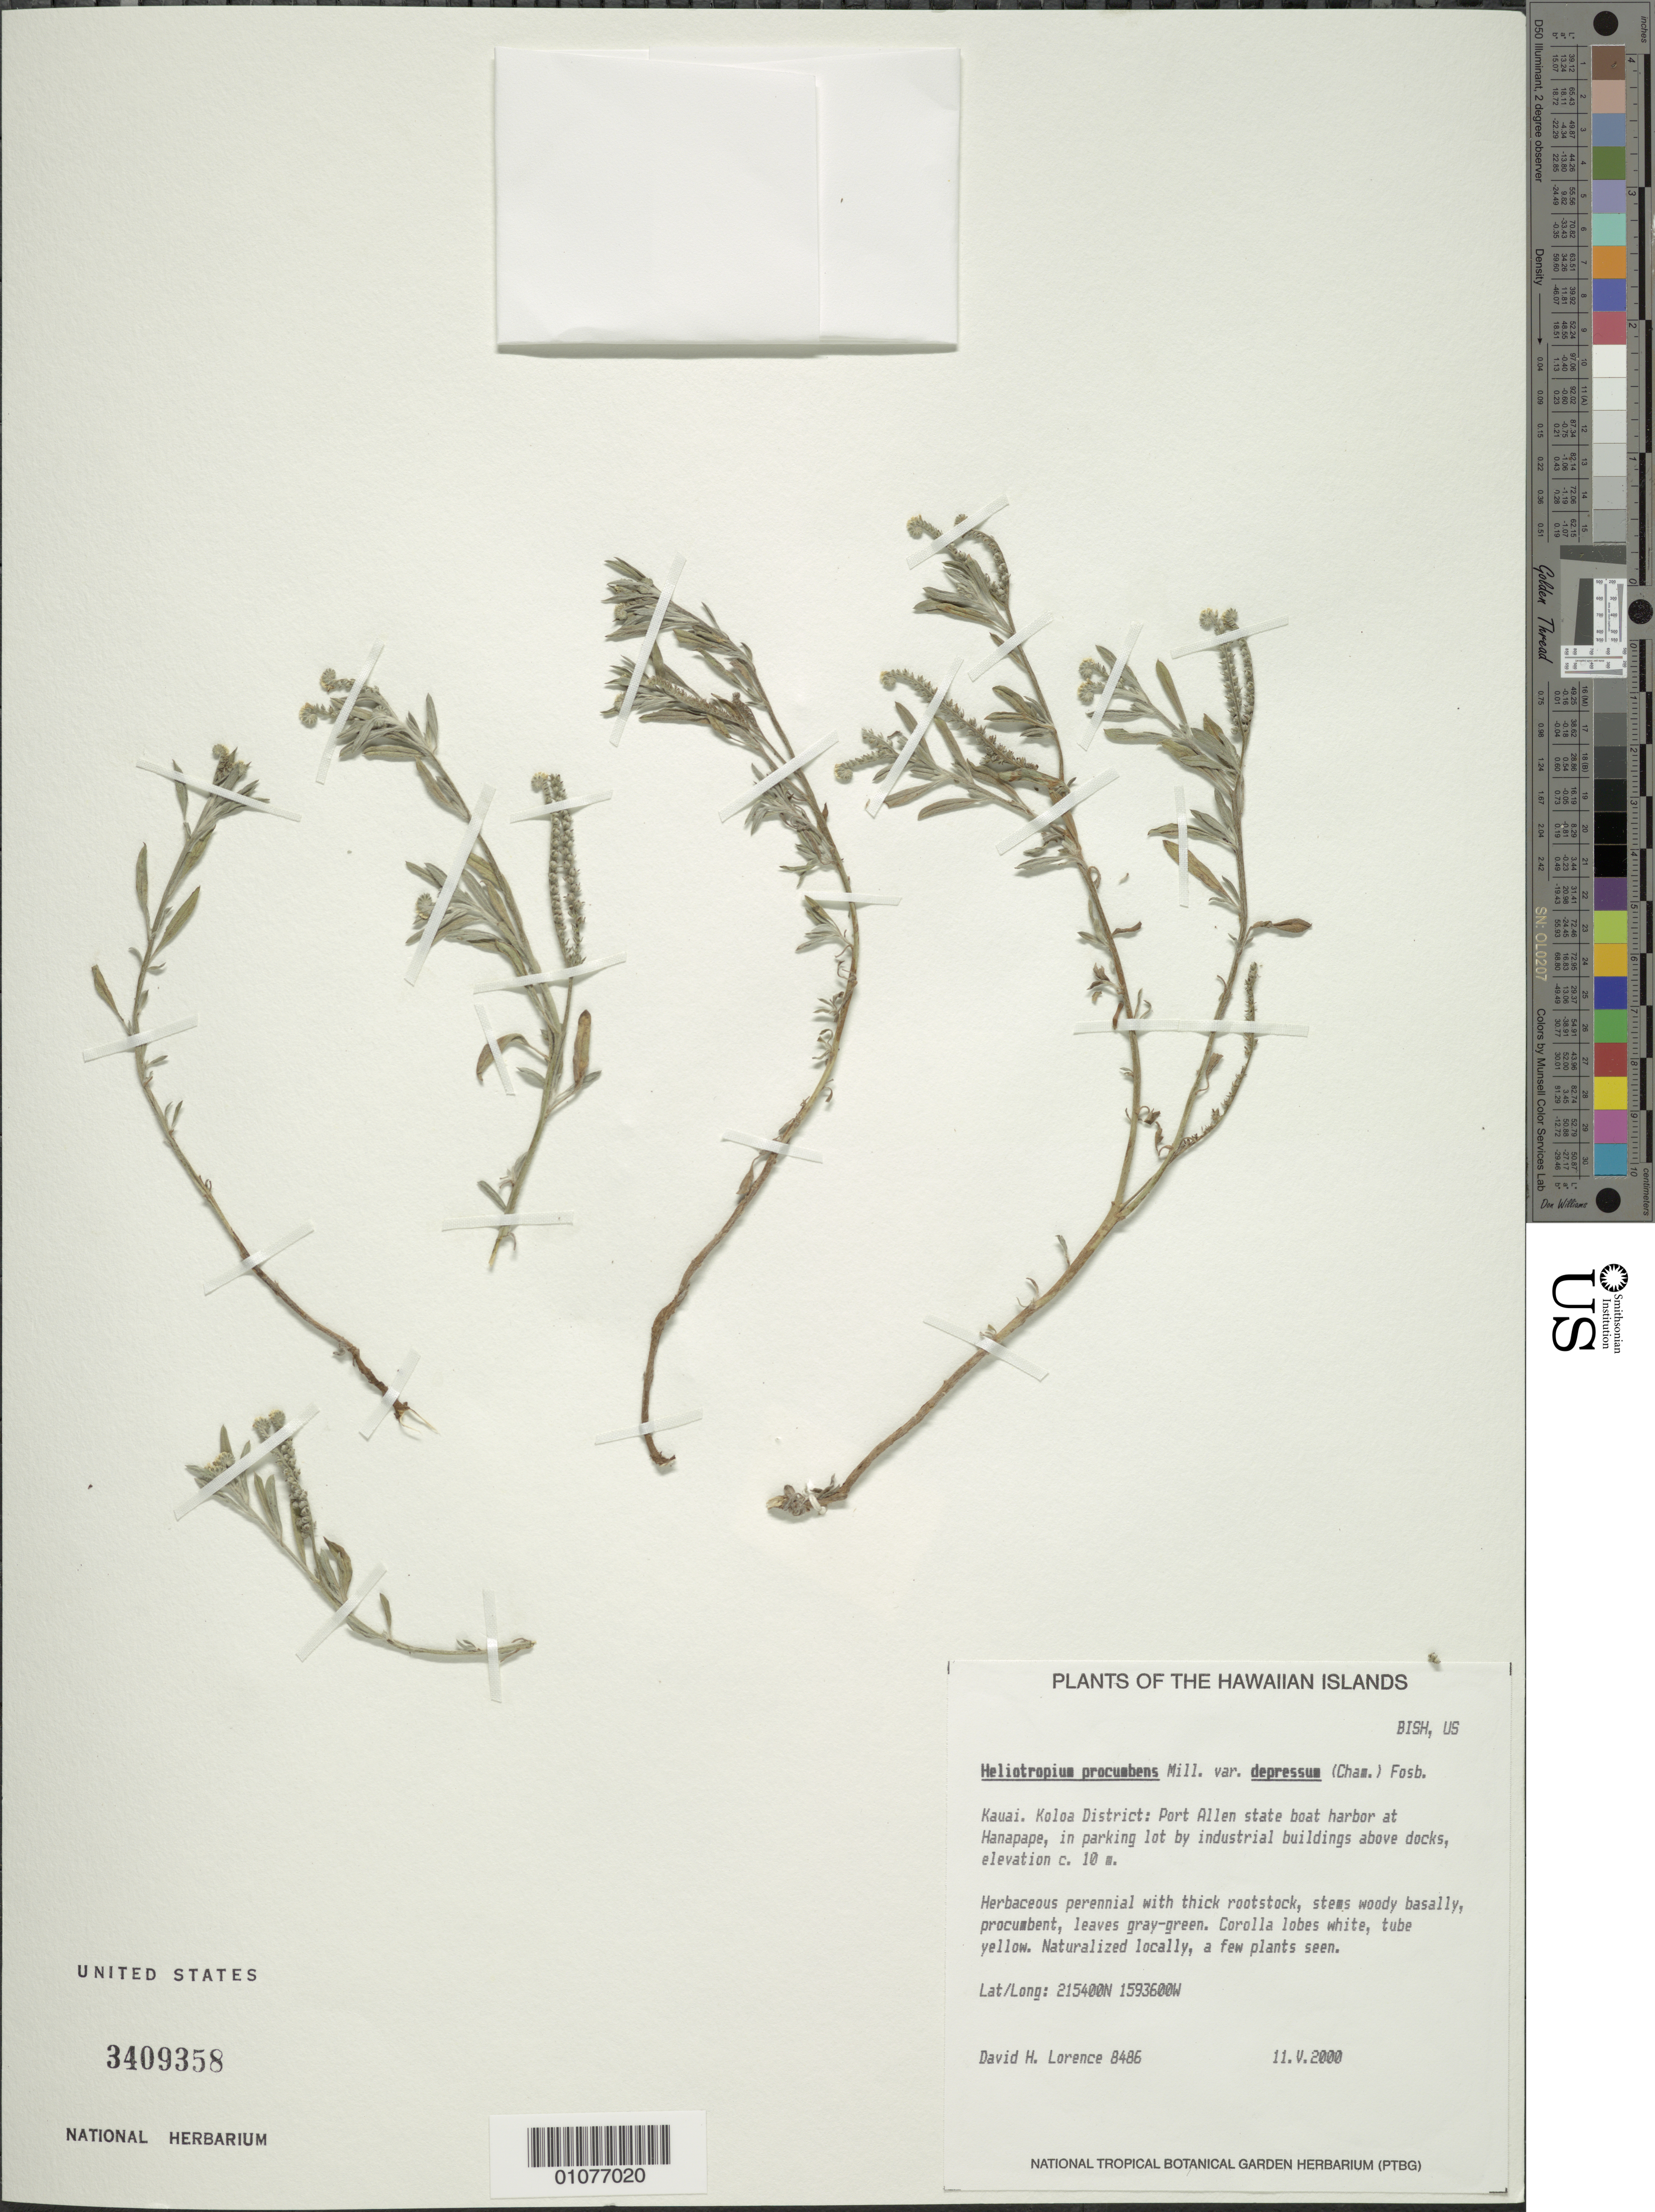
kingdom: Plantae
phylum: Tracheophyta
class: Magnoliopsida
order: Boraginales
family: Heliotropiaceae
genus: Euploca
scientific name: Euploca procumbens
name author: (Mill.) Diane & Hilger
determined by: Wagner, W. L., (BOT), Smithsonian Institution - National Museum of Natural History (UNITED STATES)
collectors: D. Lorence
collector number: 8486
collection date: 2000-05-11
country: United States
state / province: Hawaii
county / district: Kauai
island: Kaua'i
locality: Koloa District, Port Allen state boat harbor at Hanapape, in parking lot by industrial buildings above docks.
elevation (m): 10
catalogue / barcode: US 3409358